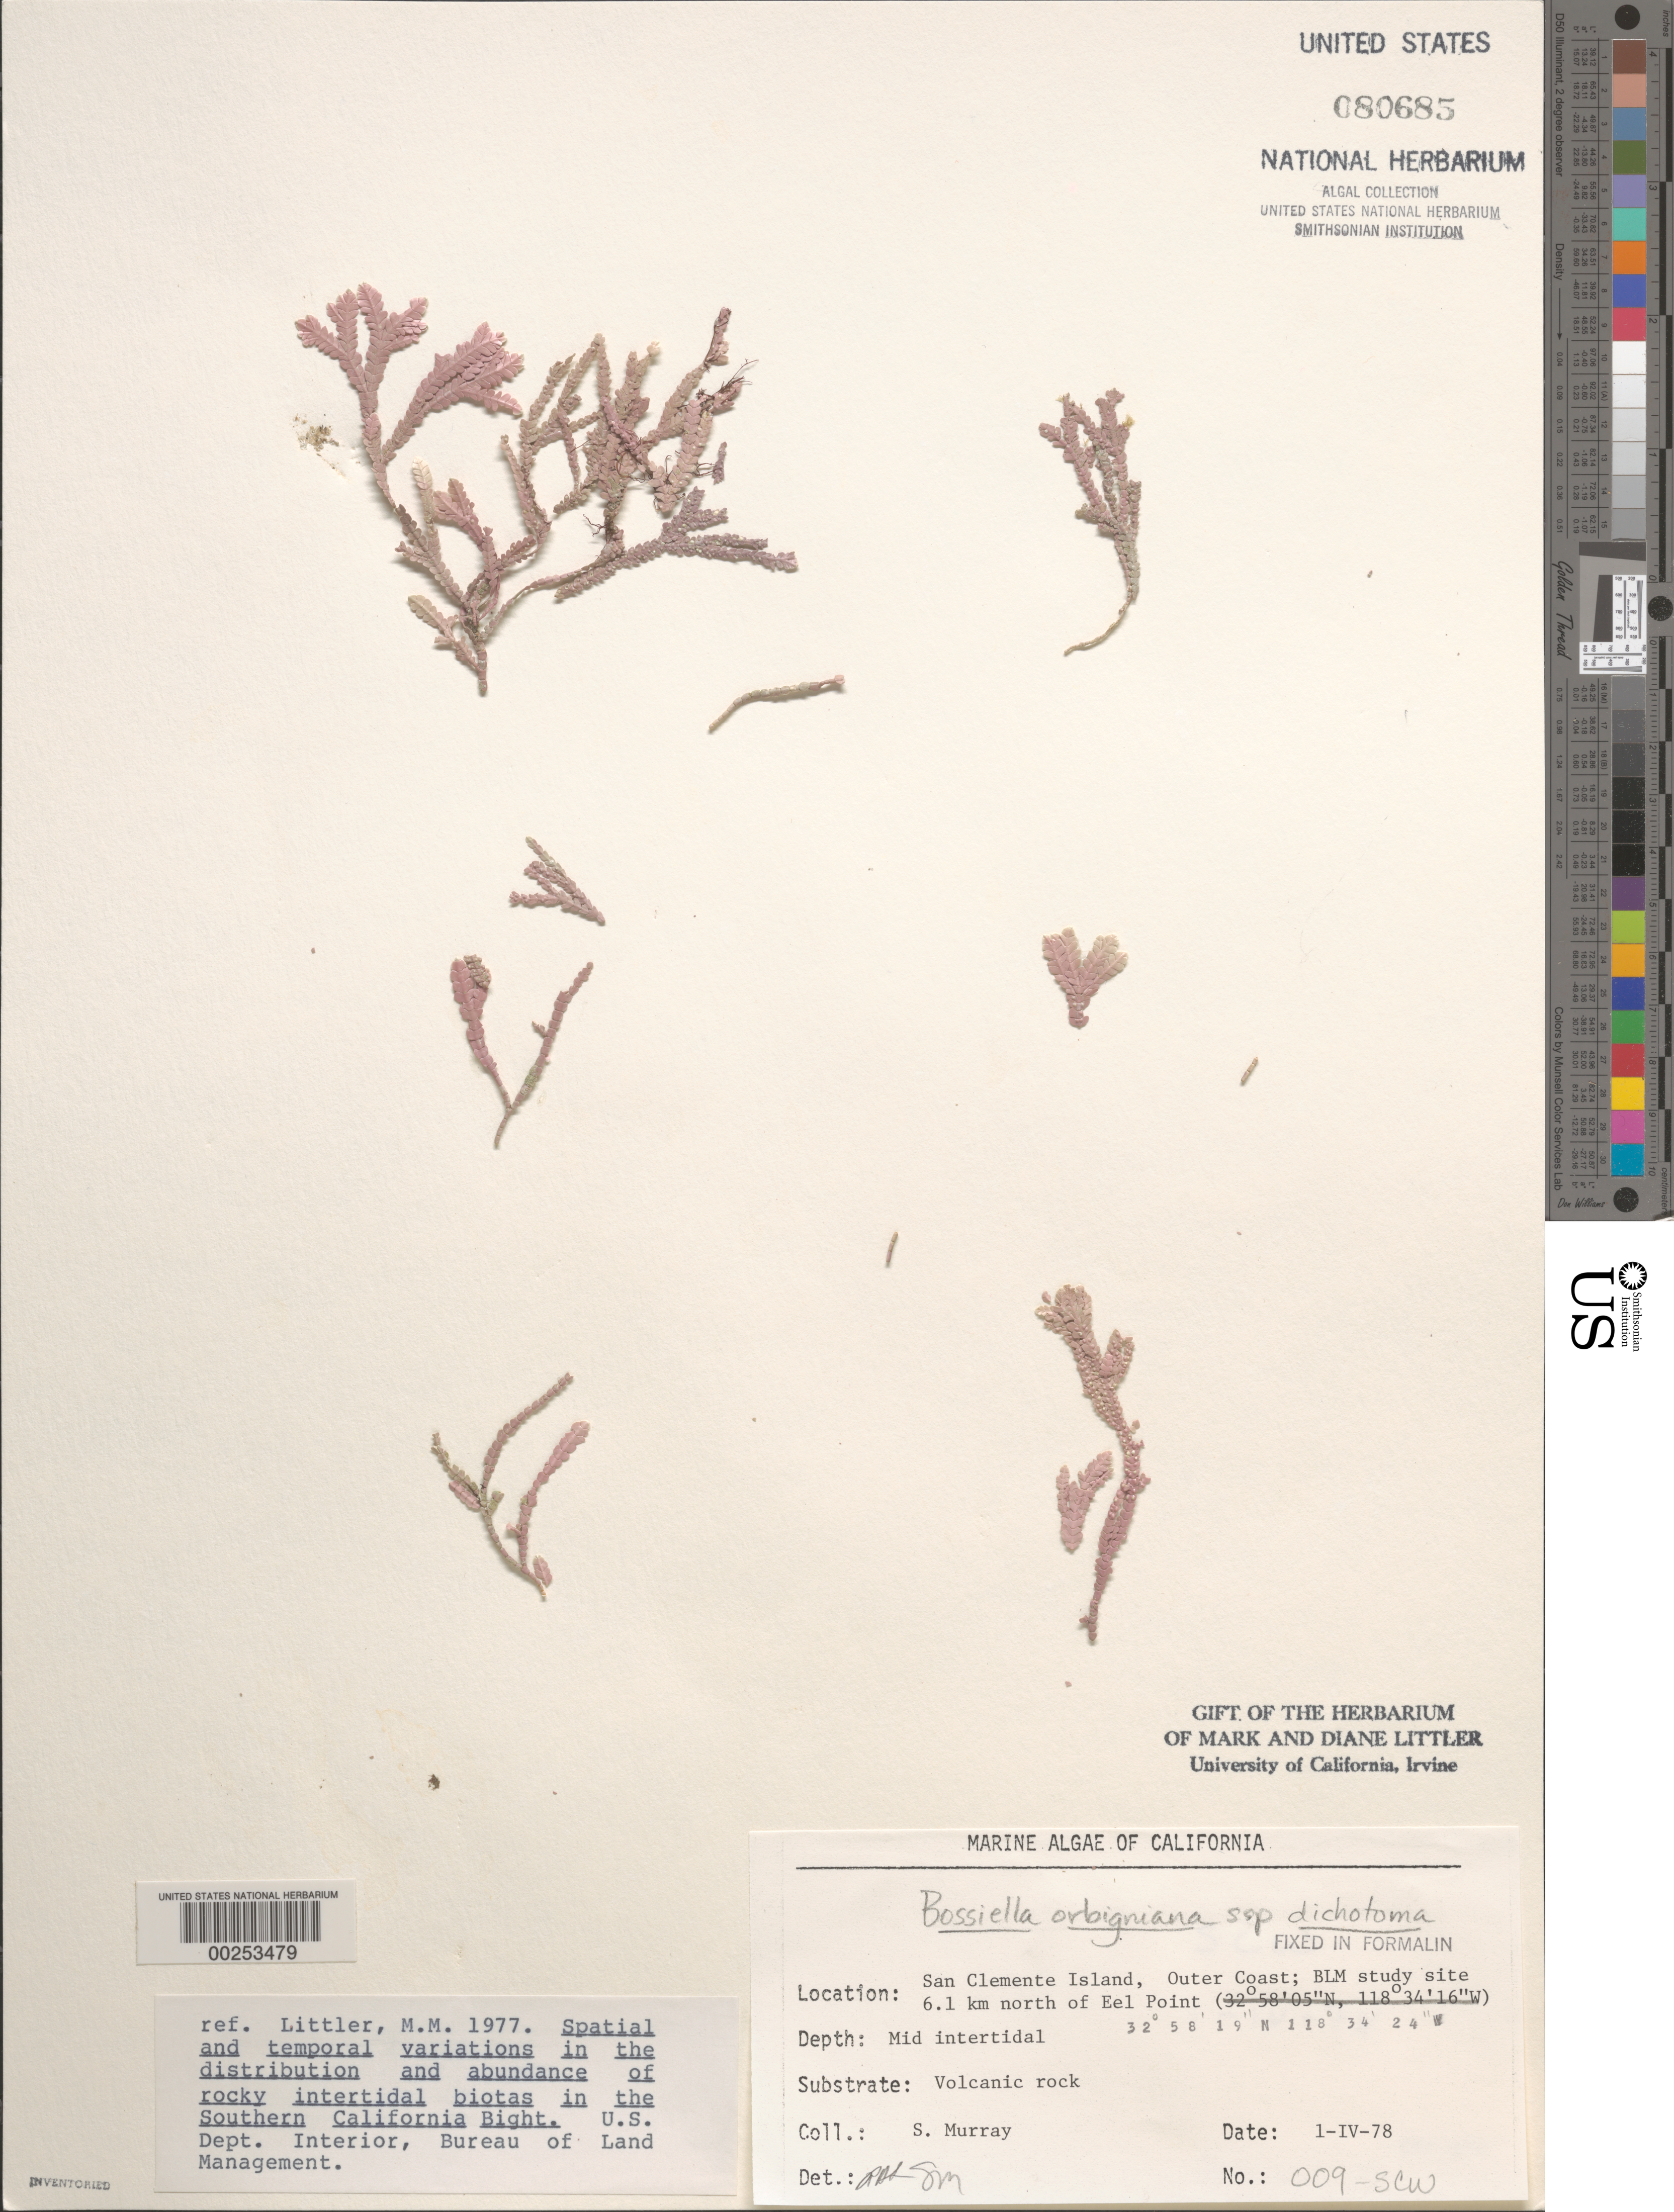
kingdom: Plantae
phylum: Rhodophyta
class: Florideophyceae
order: Corallinales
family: Corallinaceae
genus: Bossiella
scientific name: Bossiella orbigniana subsp. dichotoma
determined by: Sims, Robert H.; Murray, S. N.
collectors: S. N. Murray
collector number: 009-SCW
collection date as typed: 01 Apr 1978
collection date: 1978-04-01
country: United States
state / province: California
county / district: Los Angeles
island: San Clemente Island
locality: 6.1 km north of Eel Point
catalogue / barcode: US 80685